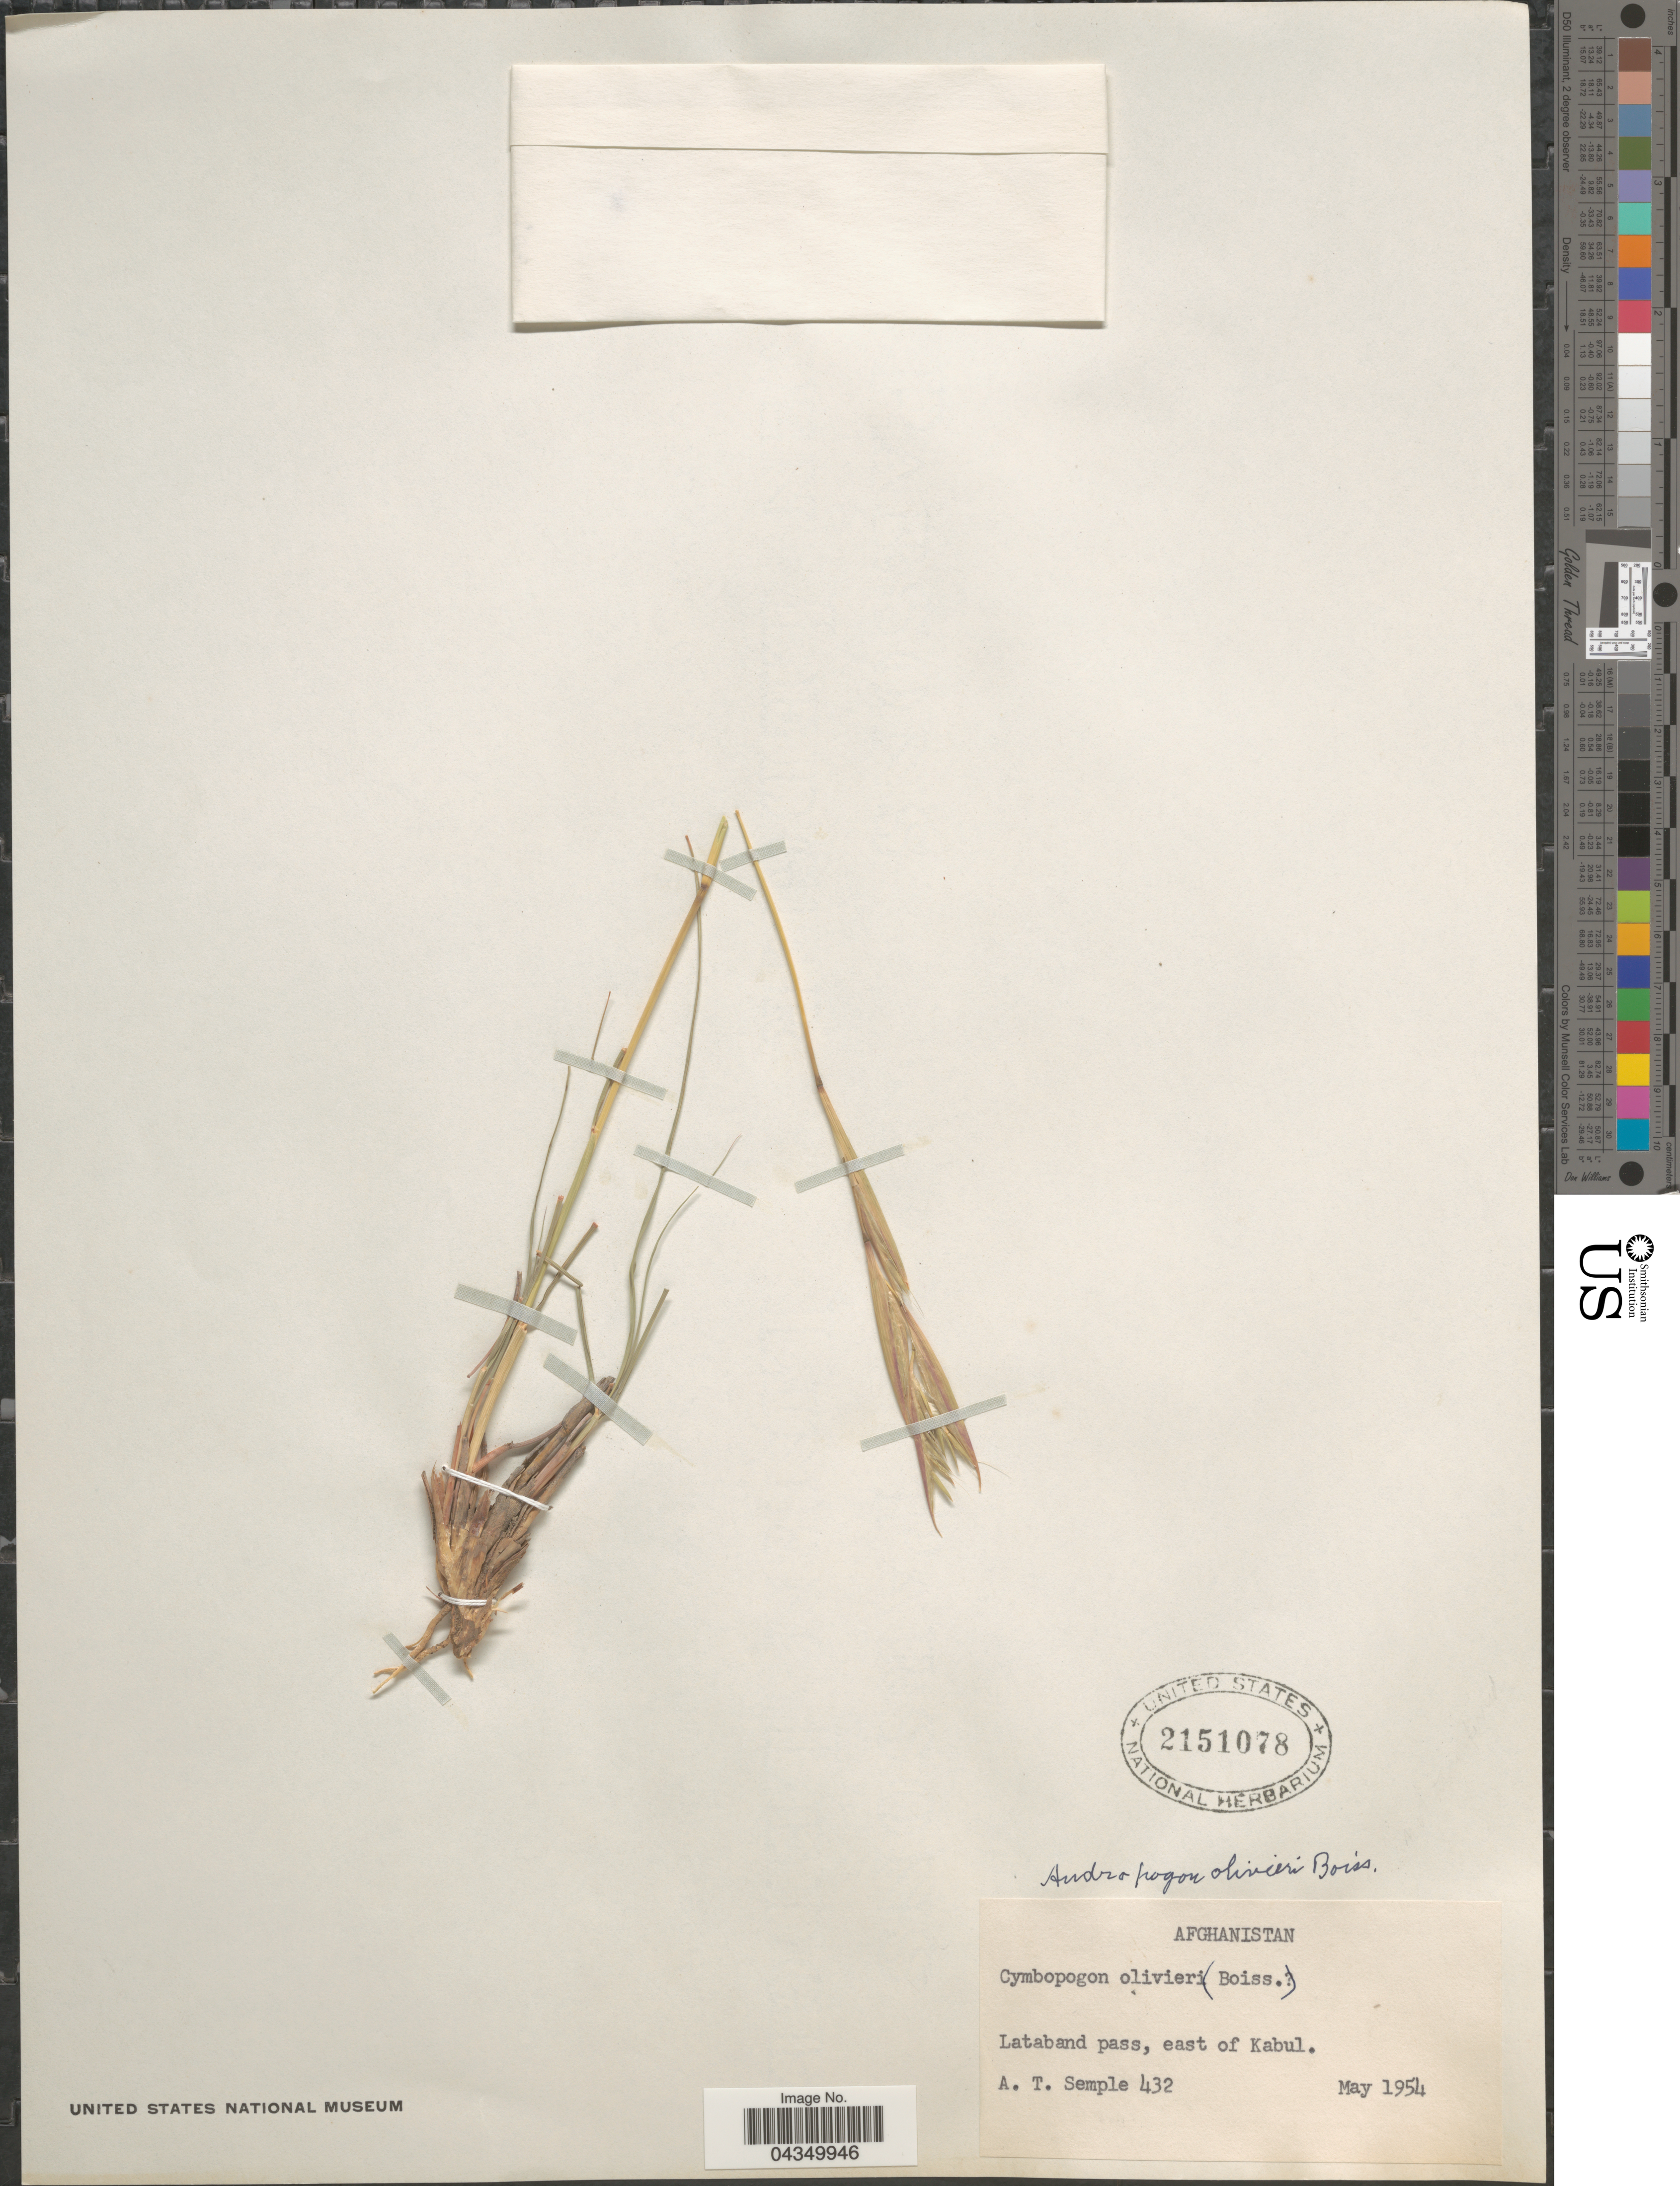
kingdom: Plantae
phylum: Tracheophyta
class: Liliopsida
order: Poales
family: Poaceae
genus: Cymbopogon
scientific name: Cymbopogon iwarancusa subsp. olivieri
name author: (Boiss.) Soenarko & Reinwardtia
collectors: A. Semple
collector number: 432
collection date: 1954-05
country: Afghanistan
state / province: Kabul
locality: Lataband pass, east of Kabul.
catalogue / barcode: US 2151078